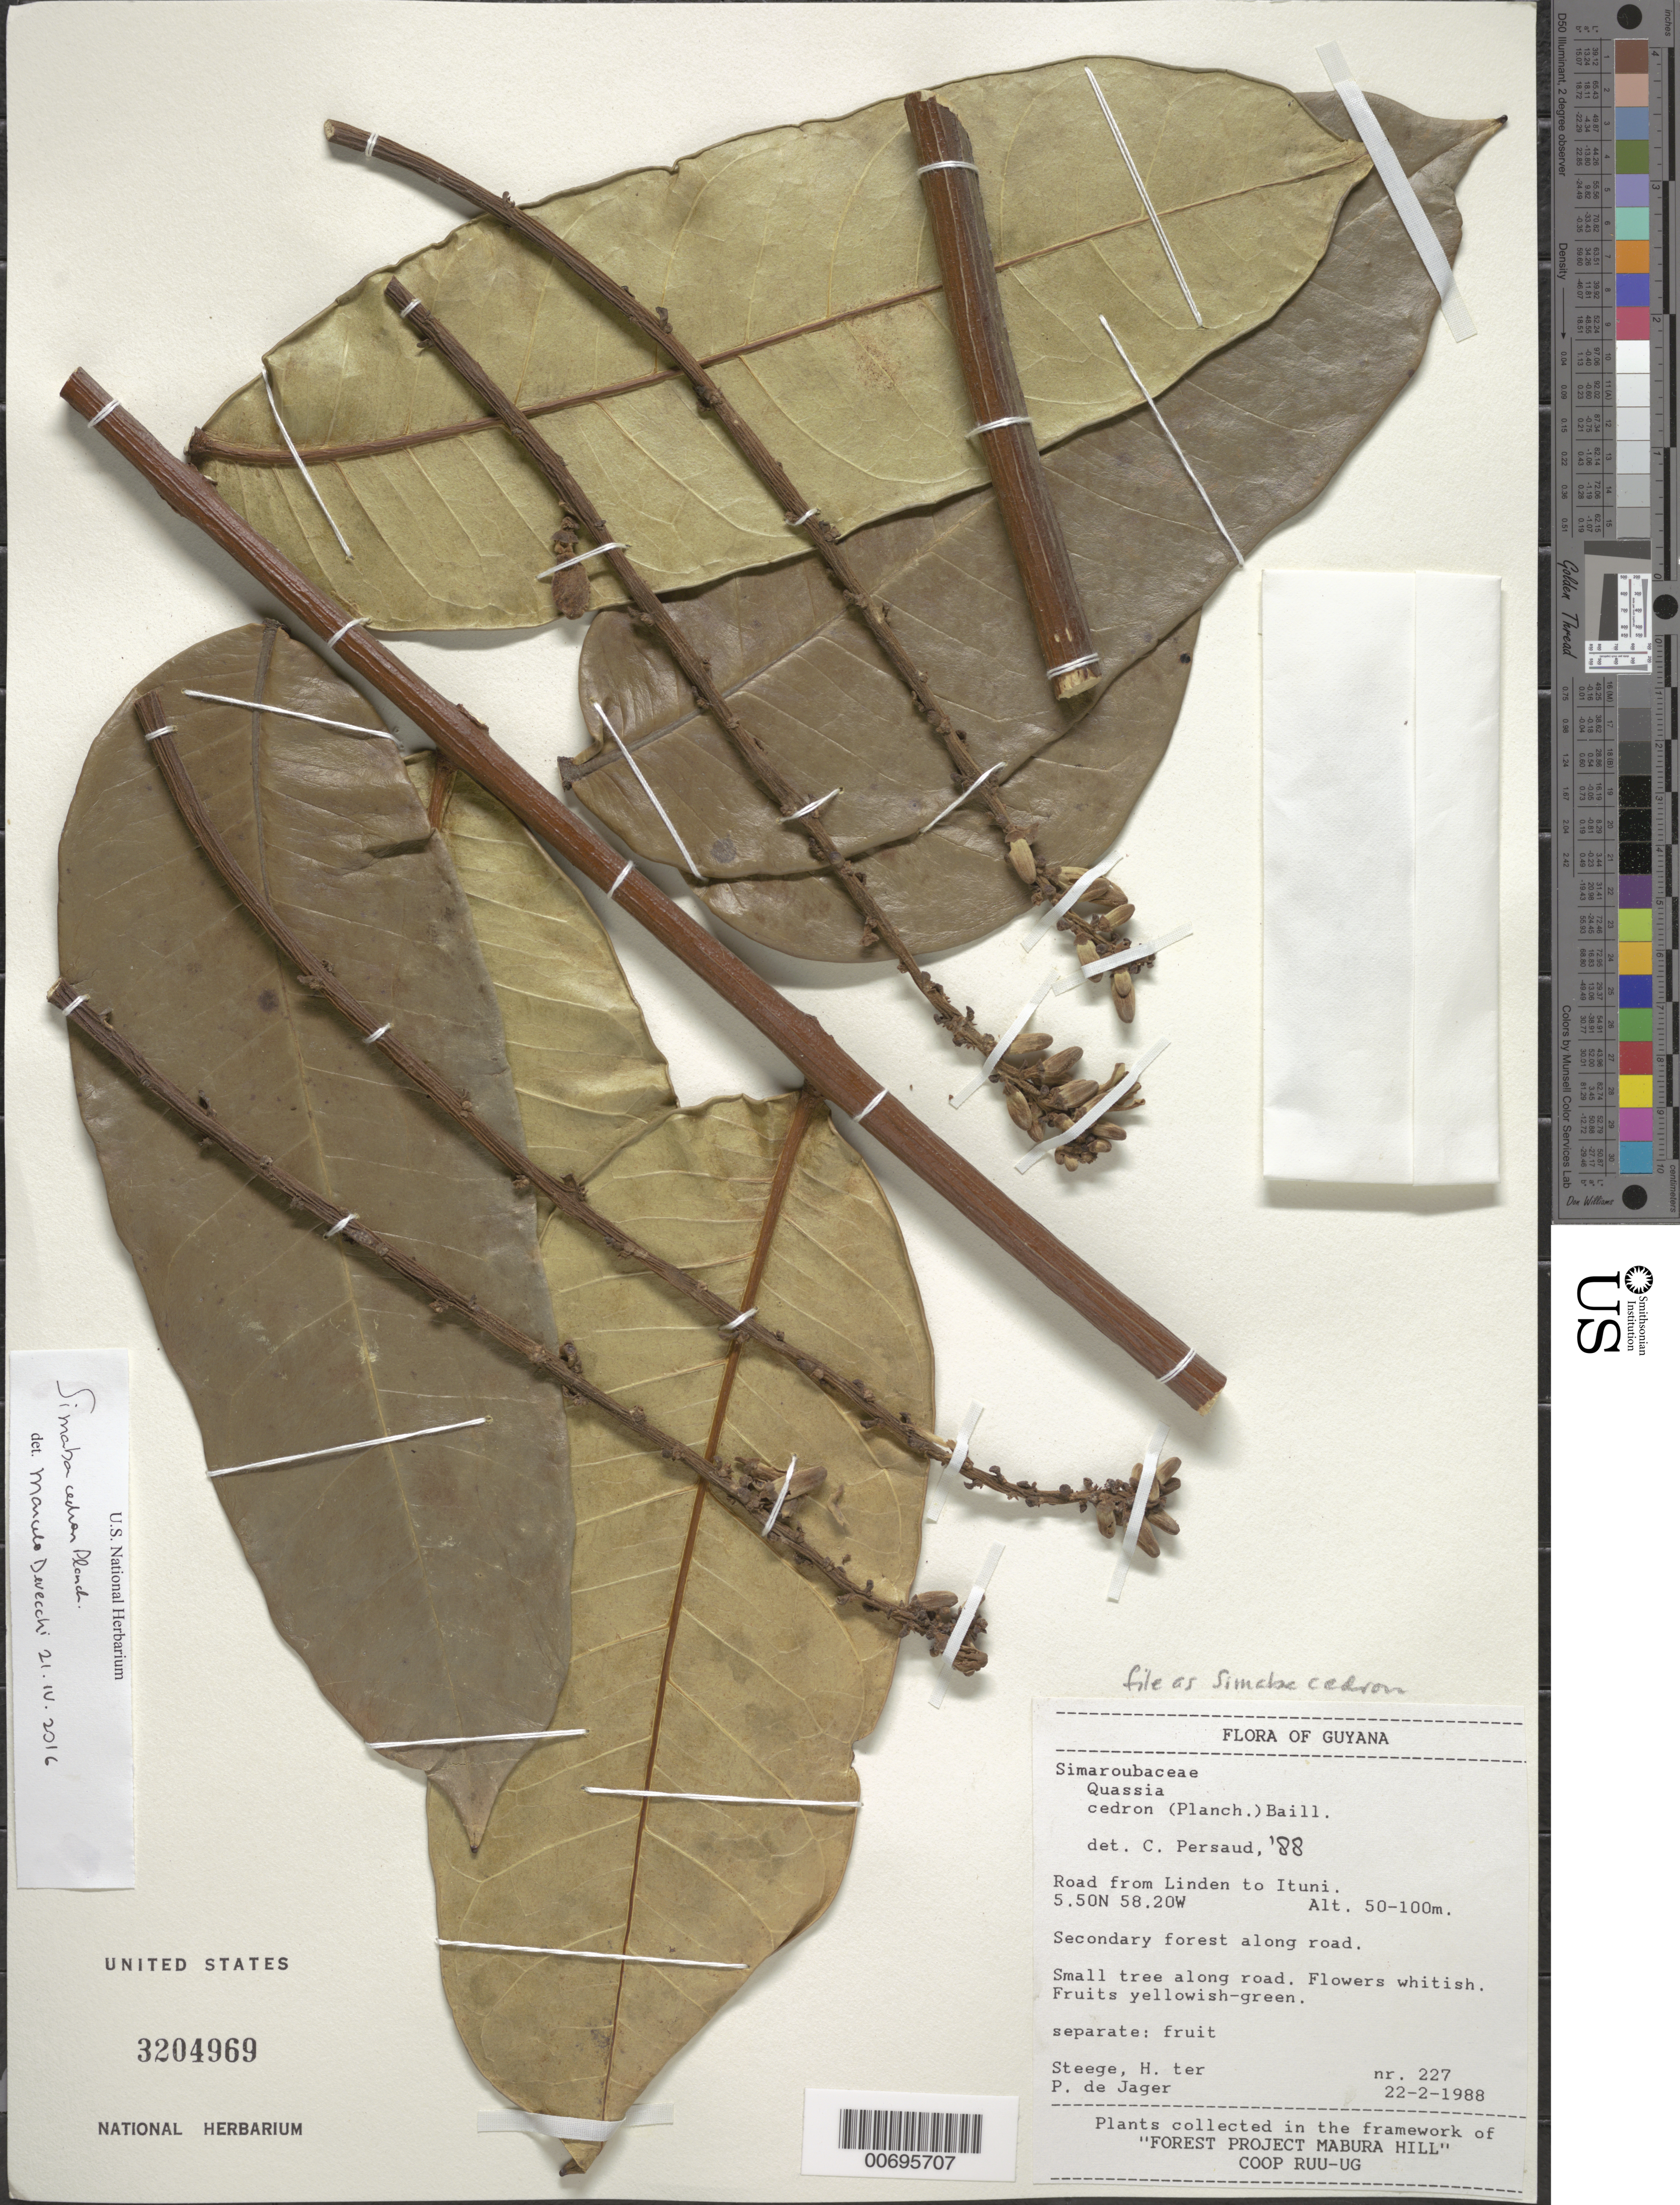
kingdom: Plantae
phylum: Tracheophyta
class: Magnoliopsida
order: Sapindales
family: Simaroubaceae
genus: Homalolepis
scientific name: Homalolepis cedron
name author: (Planch.) Devecchi & Pirani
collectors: H. ter Steege & P. De Jager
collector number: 227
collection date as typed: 22-Feb-88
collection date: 1988-02-22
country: Guyana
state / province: U. Demerara-Berbice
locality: Linden to Ituni road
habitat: Secondary forest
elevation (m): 50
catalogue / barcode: US 3204969